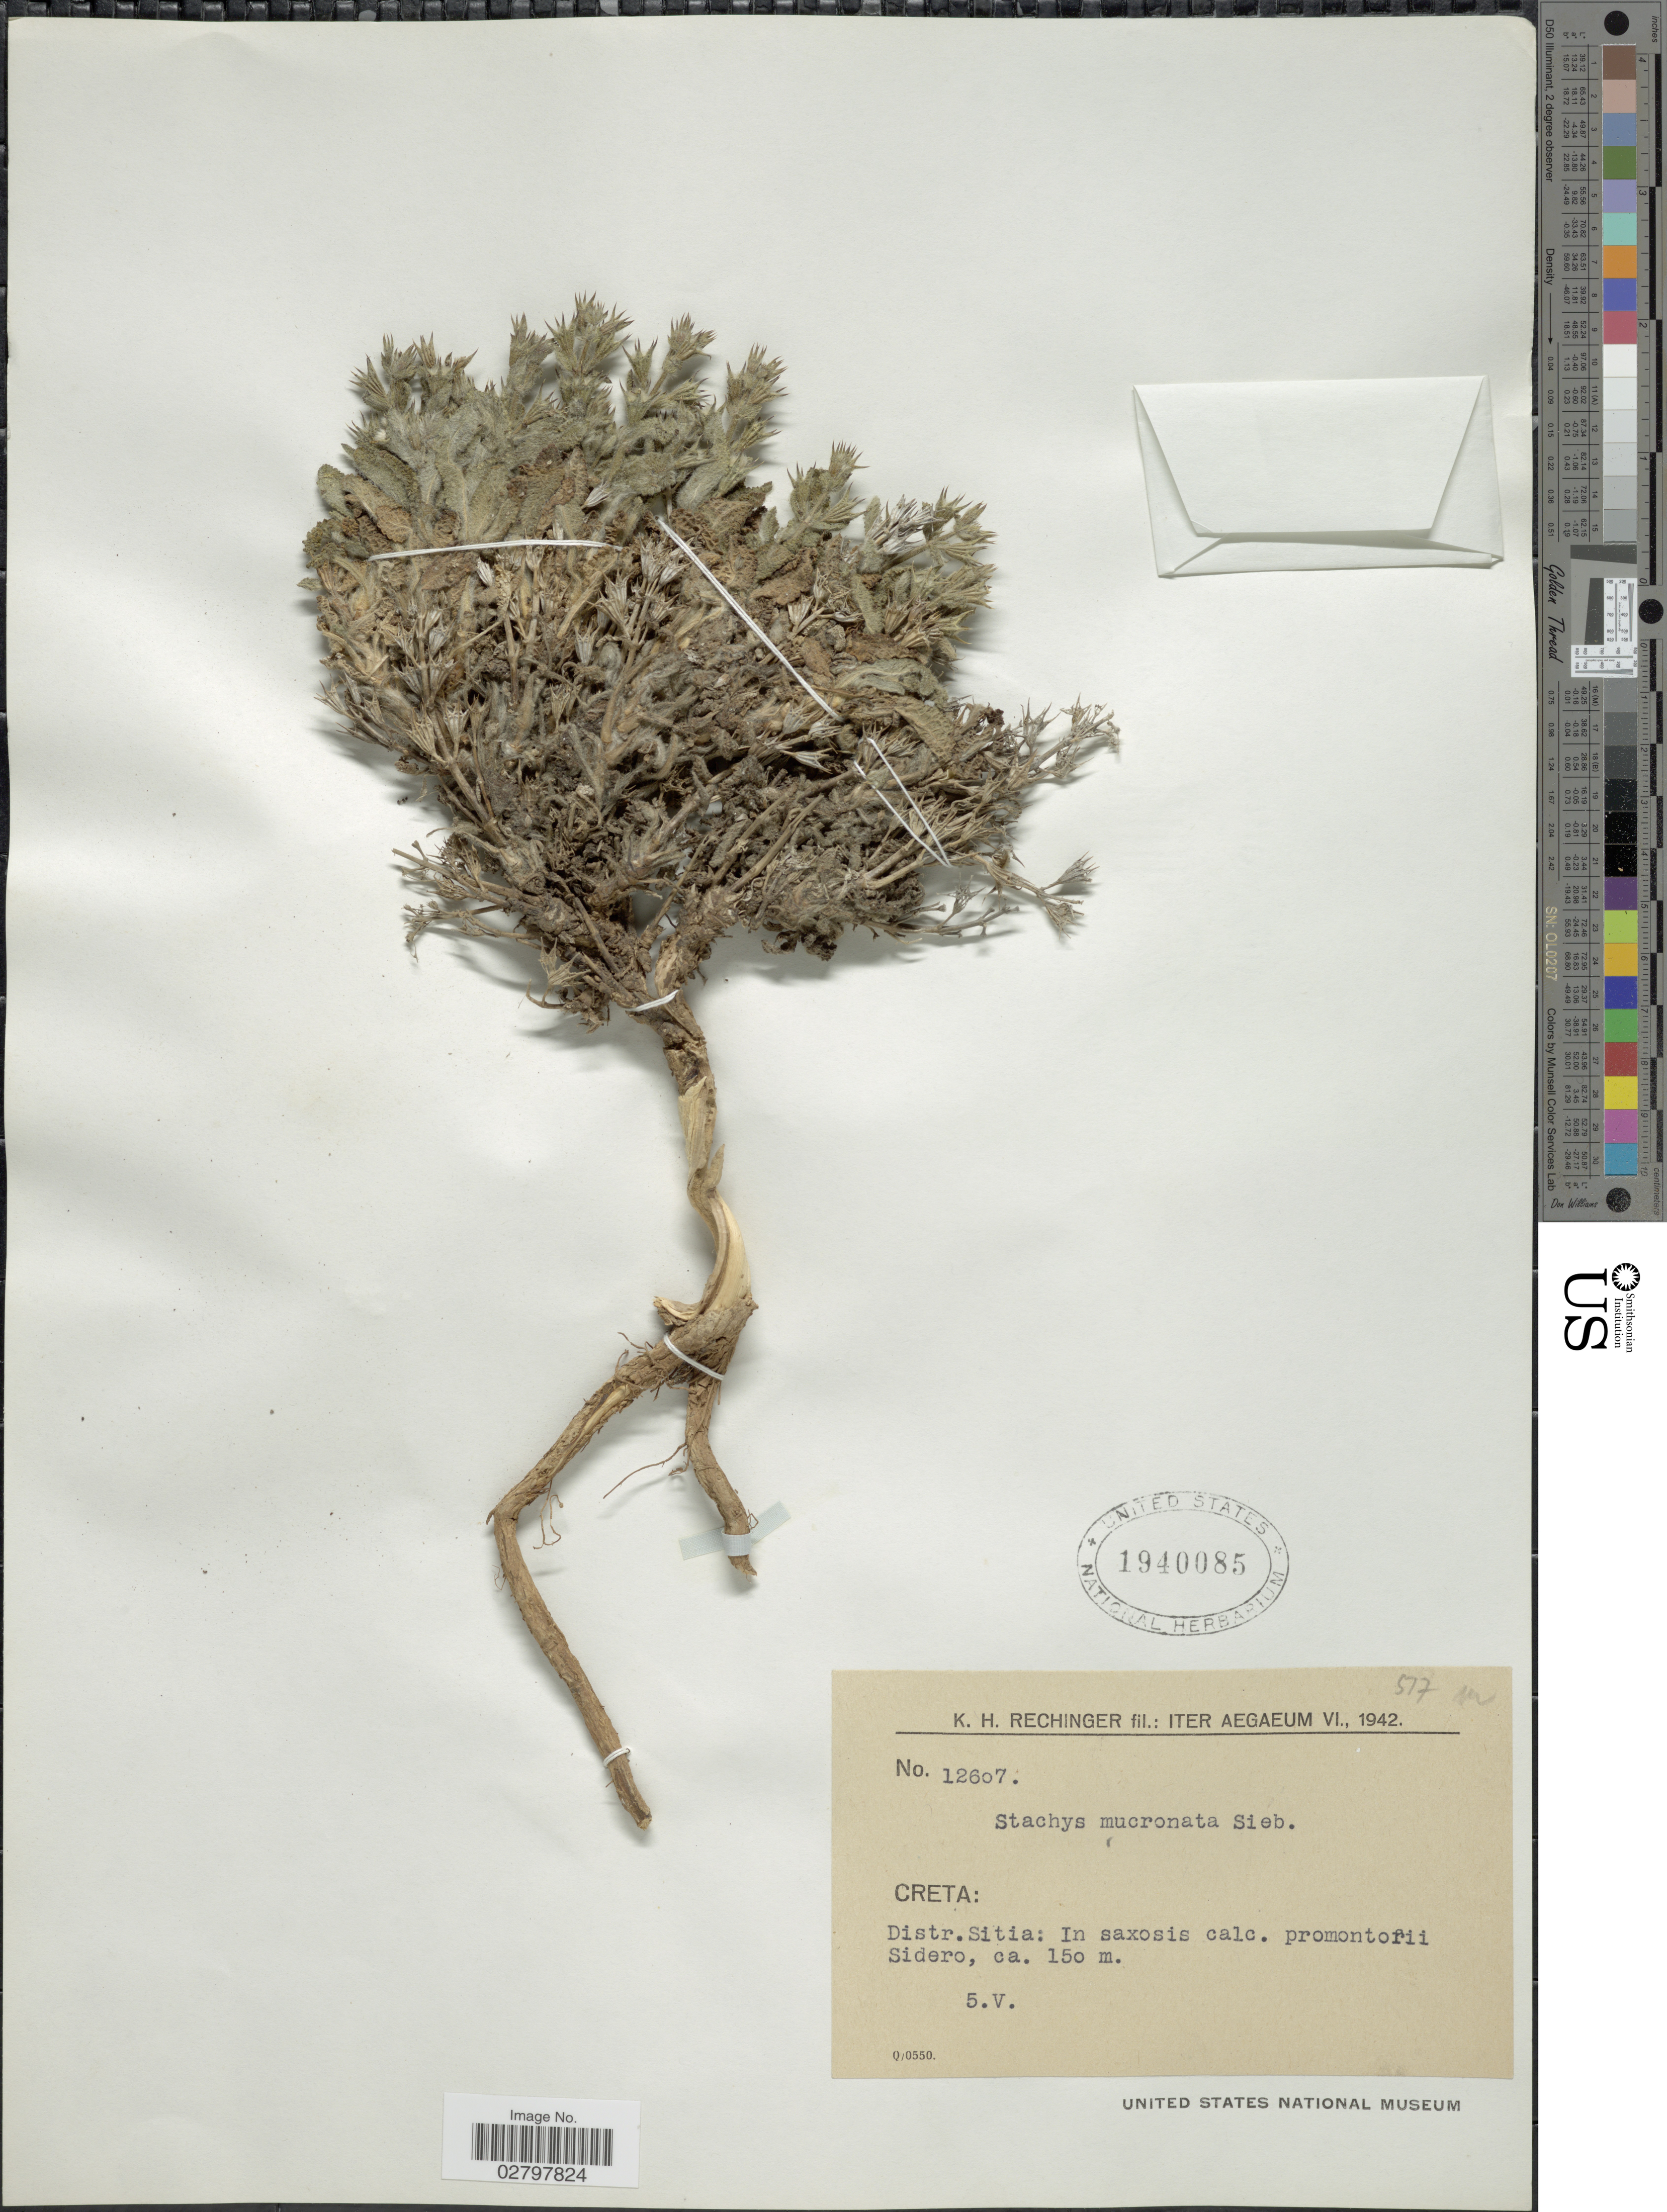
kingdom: Plantae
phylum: Tracheophyta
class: Magnoliopsida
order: Lamiales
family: Lamiaceae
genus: Stachys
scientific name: Stachys mucronata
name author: Sieber ex Spreng.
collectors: K. H. Rechinger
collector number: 12607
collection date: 1942-05-05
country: Greece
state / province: Crete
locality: Creta: Distr. Sitia: In saxosis calc. promontorii Sidero.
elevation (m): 150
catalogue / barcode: US 1940085